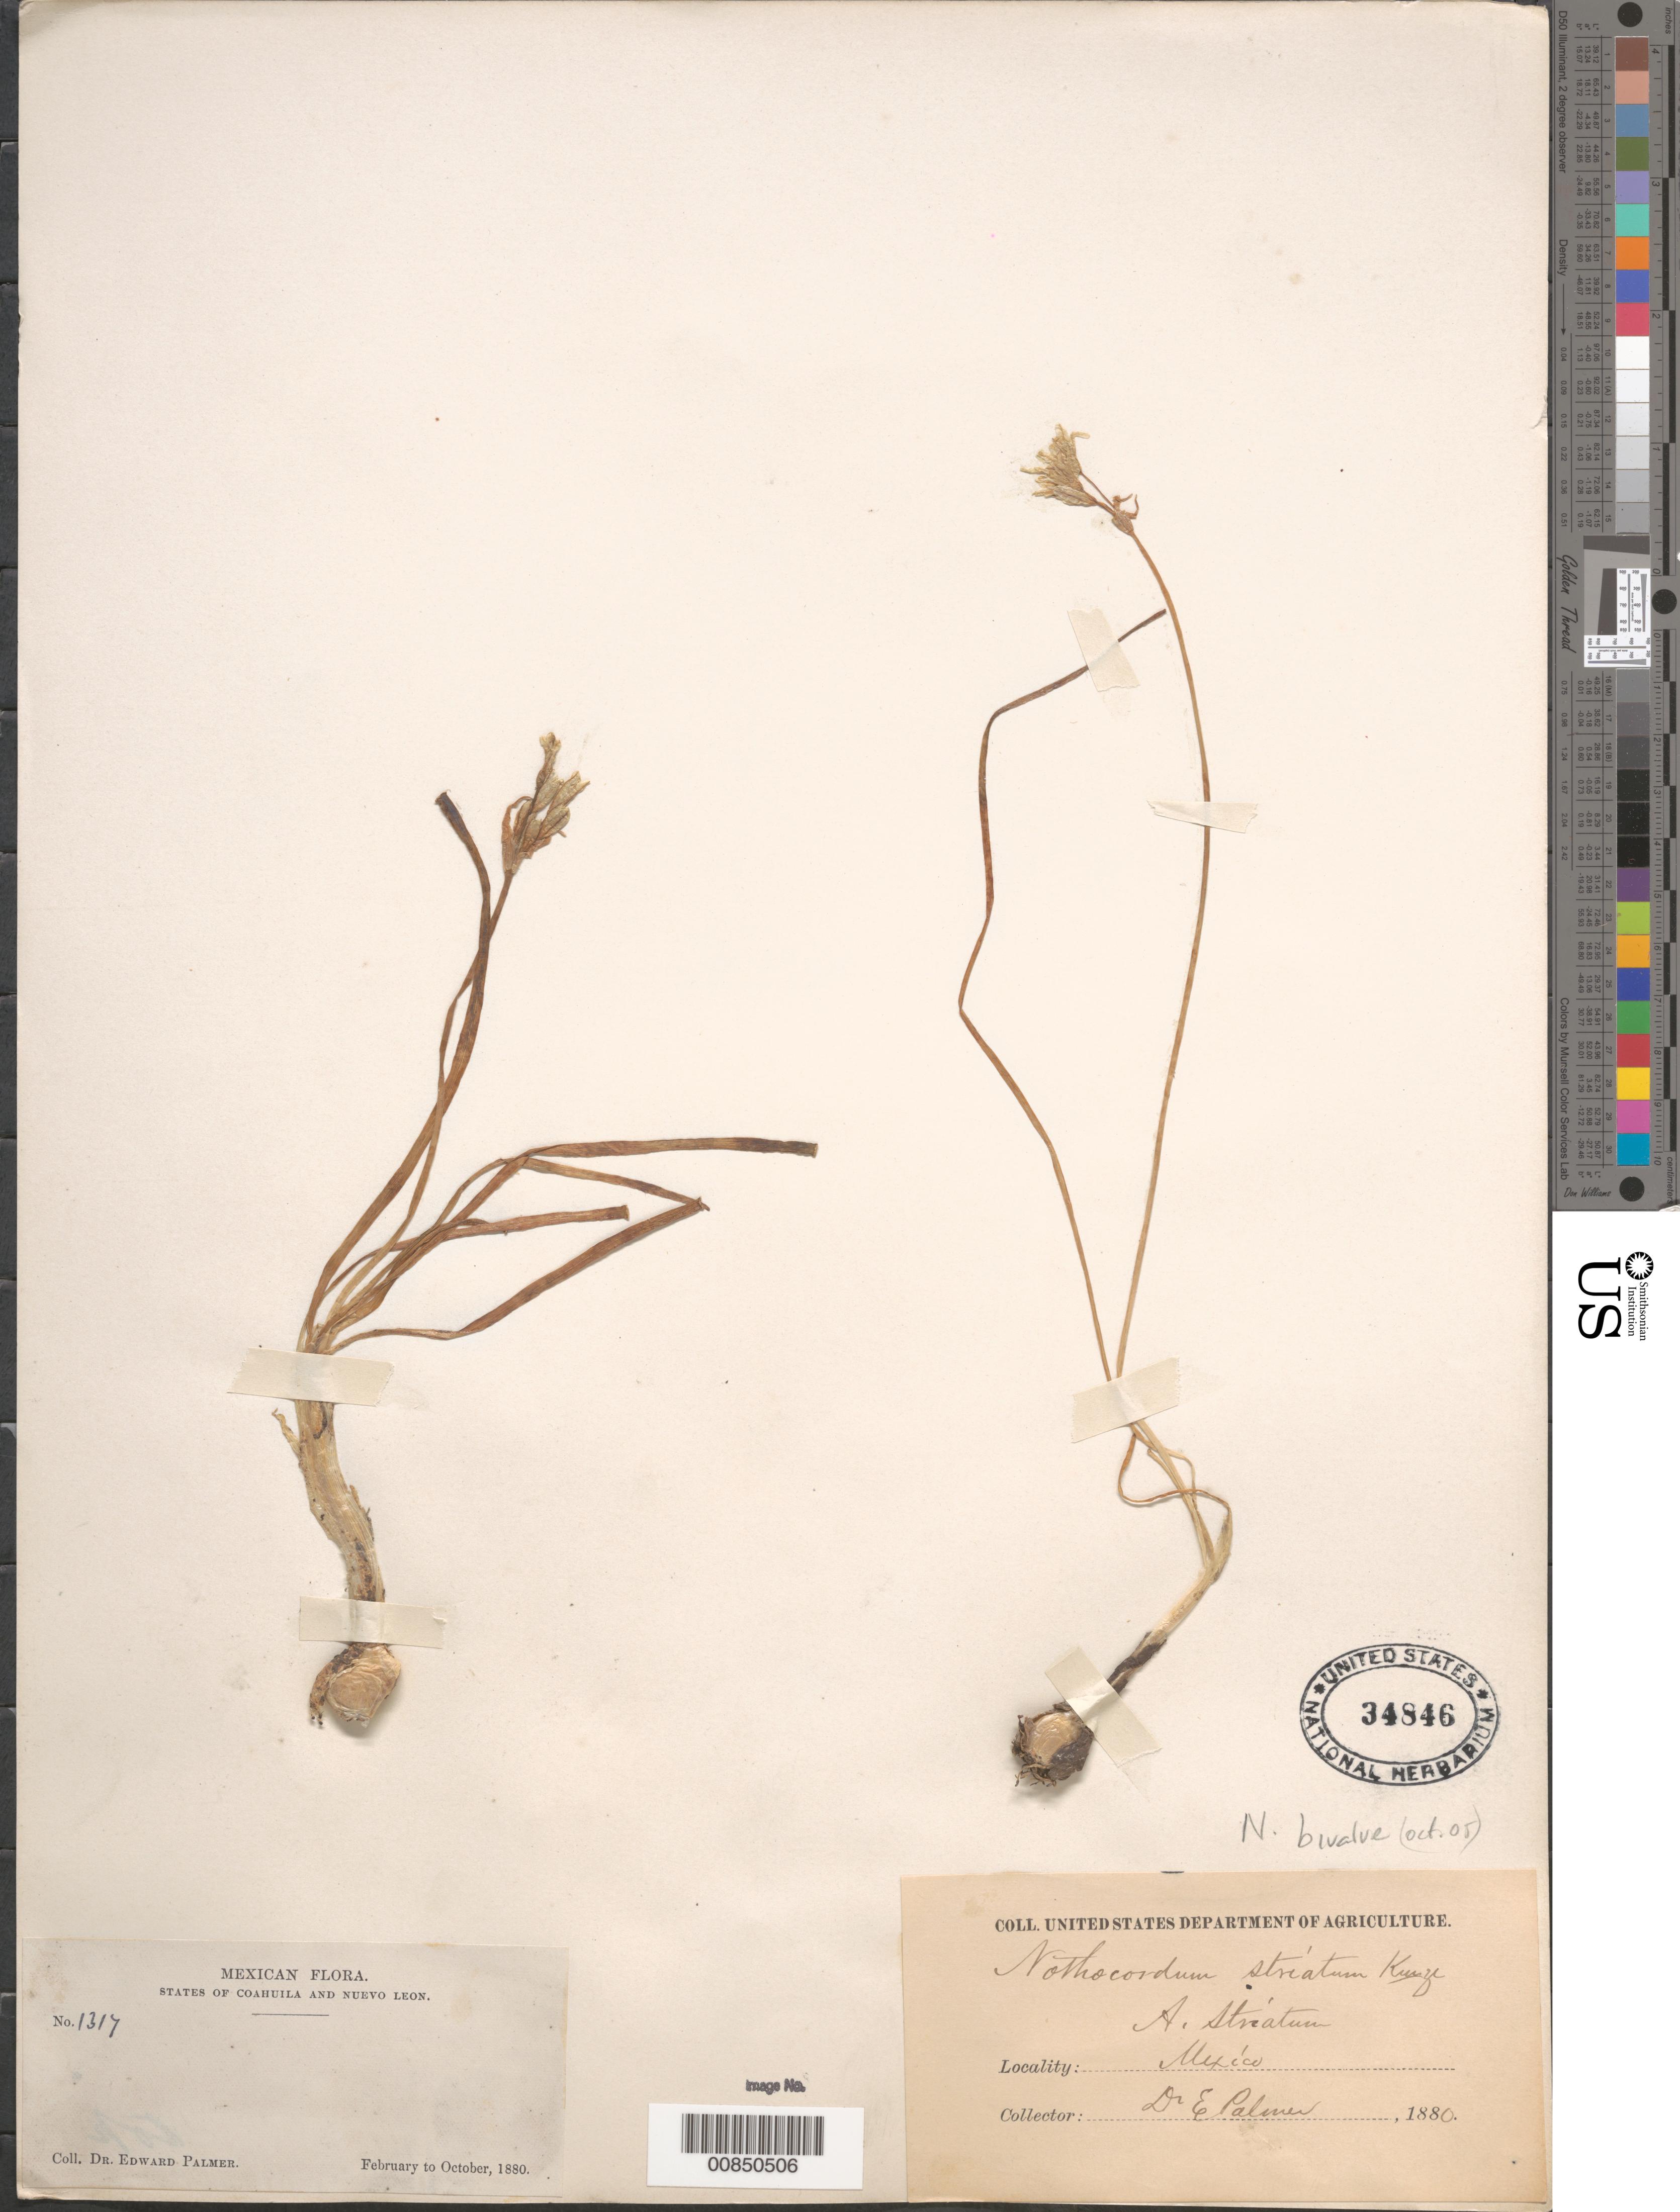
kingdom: Plantae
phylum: Tracheophyta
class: Liliopsida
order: Asparagales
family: Amaryllidaceae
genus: Nothoscordum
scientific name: Nothoscordum bivalve var. bivalve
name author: (L.) Britton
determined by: Strong, M. T., (US), Smithsonian Institution - National Museum of Natural History (UNITED STATES)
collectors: E. Palmer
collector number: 1317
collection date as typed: Feb 1880 to -- Oct 1880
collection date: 1880-02/1880-10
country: Mexico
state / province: Coahuila / Nuevo León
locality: States of Coahuila and Nuevo León.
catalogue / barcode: US 34846